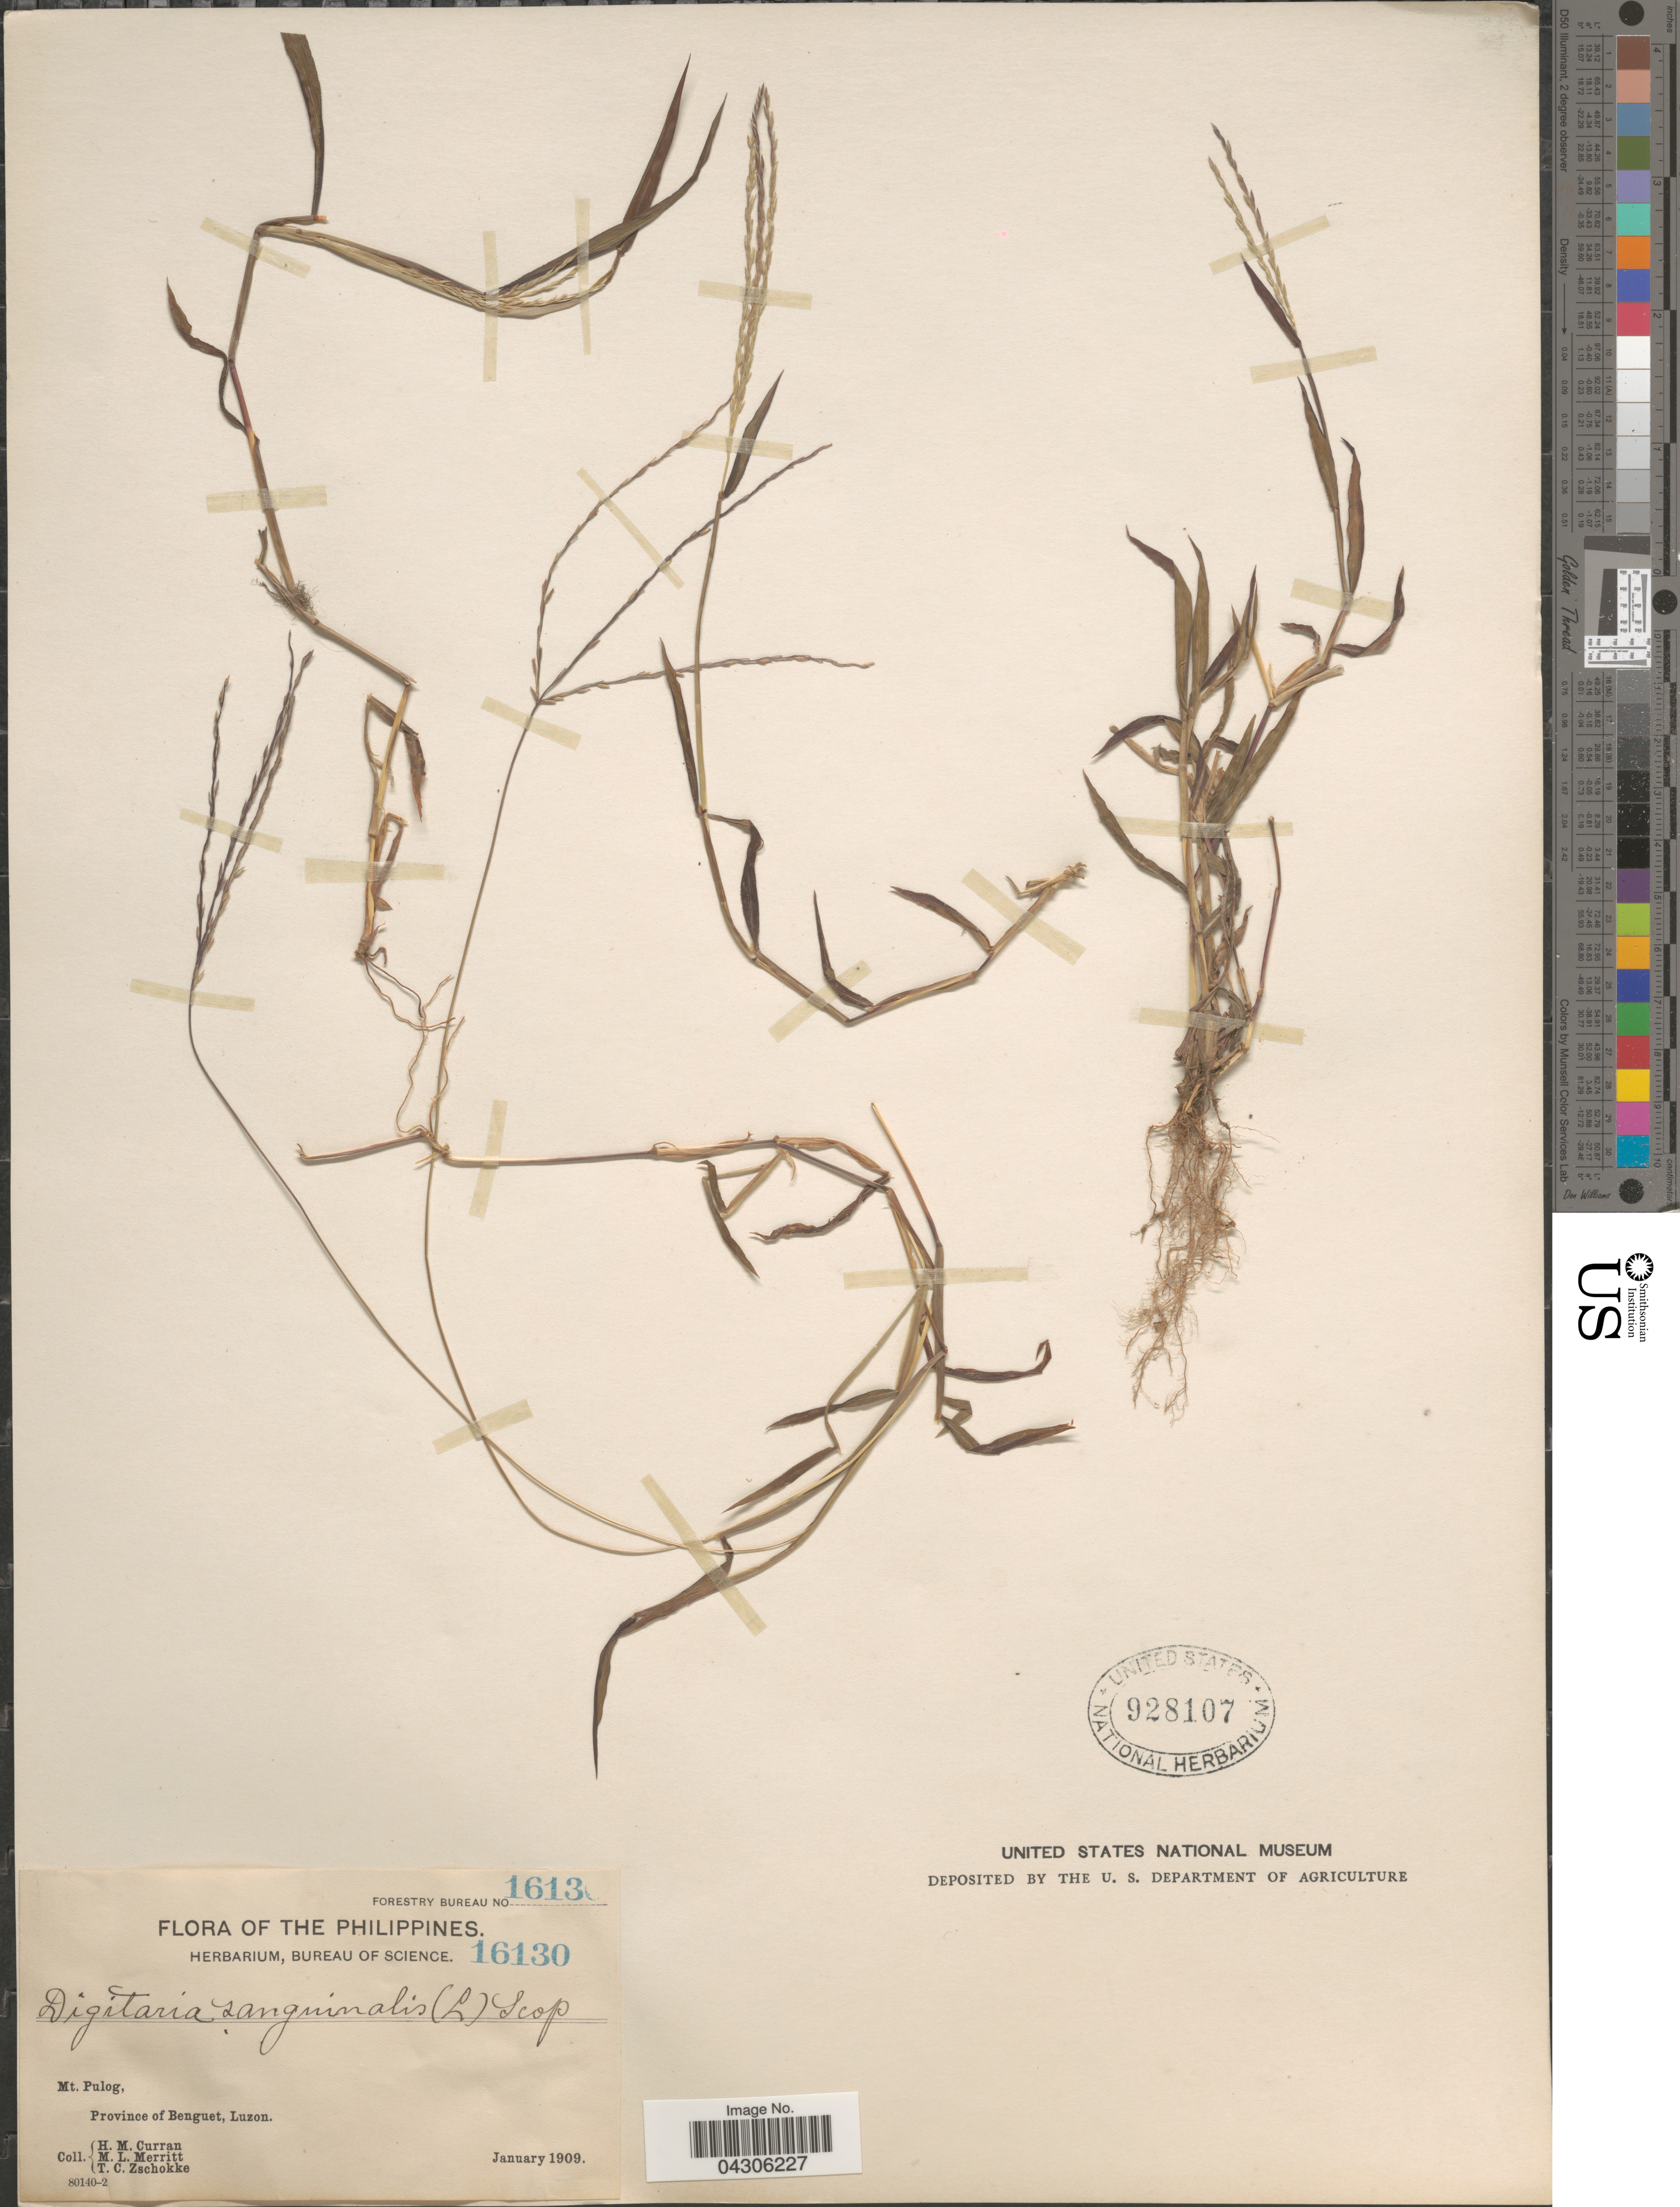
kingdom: Plantae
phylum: Tracheophyta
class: Liliopsida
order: Poales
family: Poaceae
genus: Digitaria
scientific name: Digitaria sanguinalis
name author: (L.) Scop.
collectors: H. M. Curran, M. L. Merritt & T. C. Zschokke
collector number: Forestry Bureau 16130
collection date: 1909-01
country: Philippines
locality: Mt. Pulog, Province of Benguet, Luzon.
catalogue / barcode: US 928107